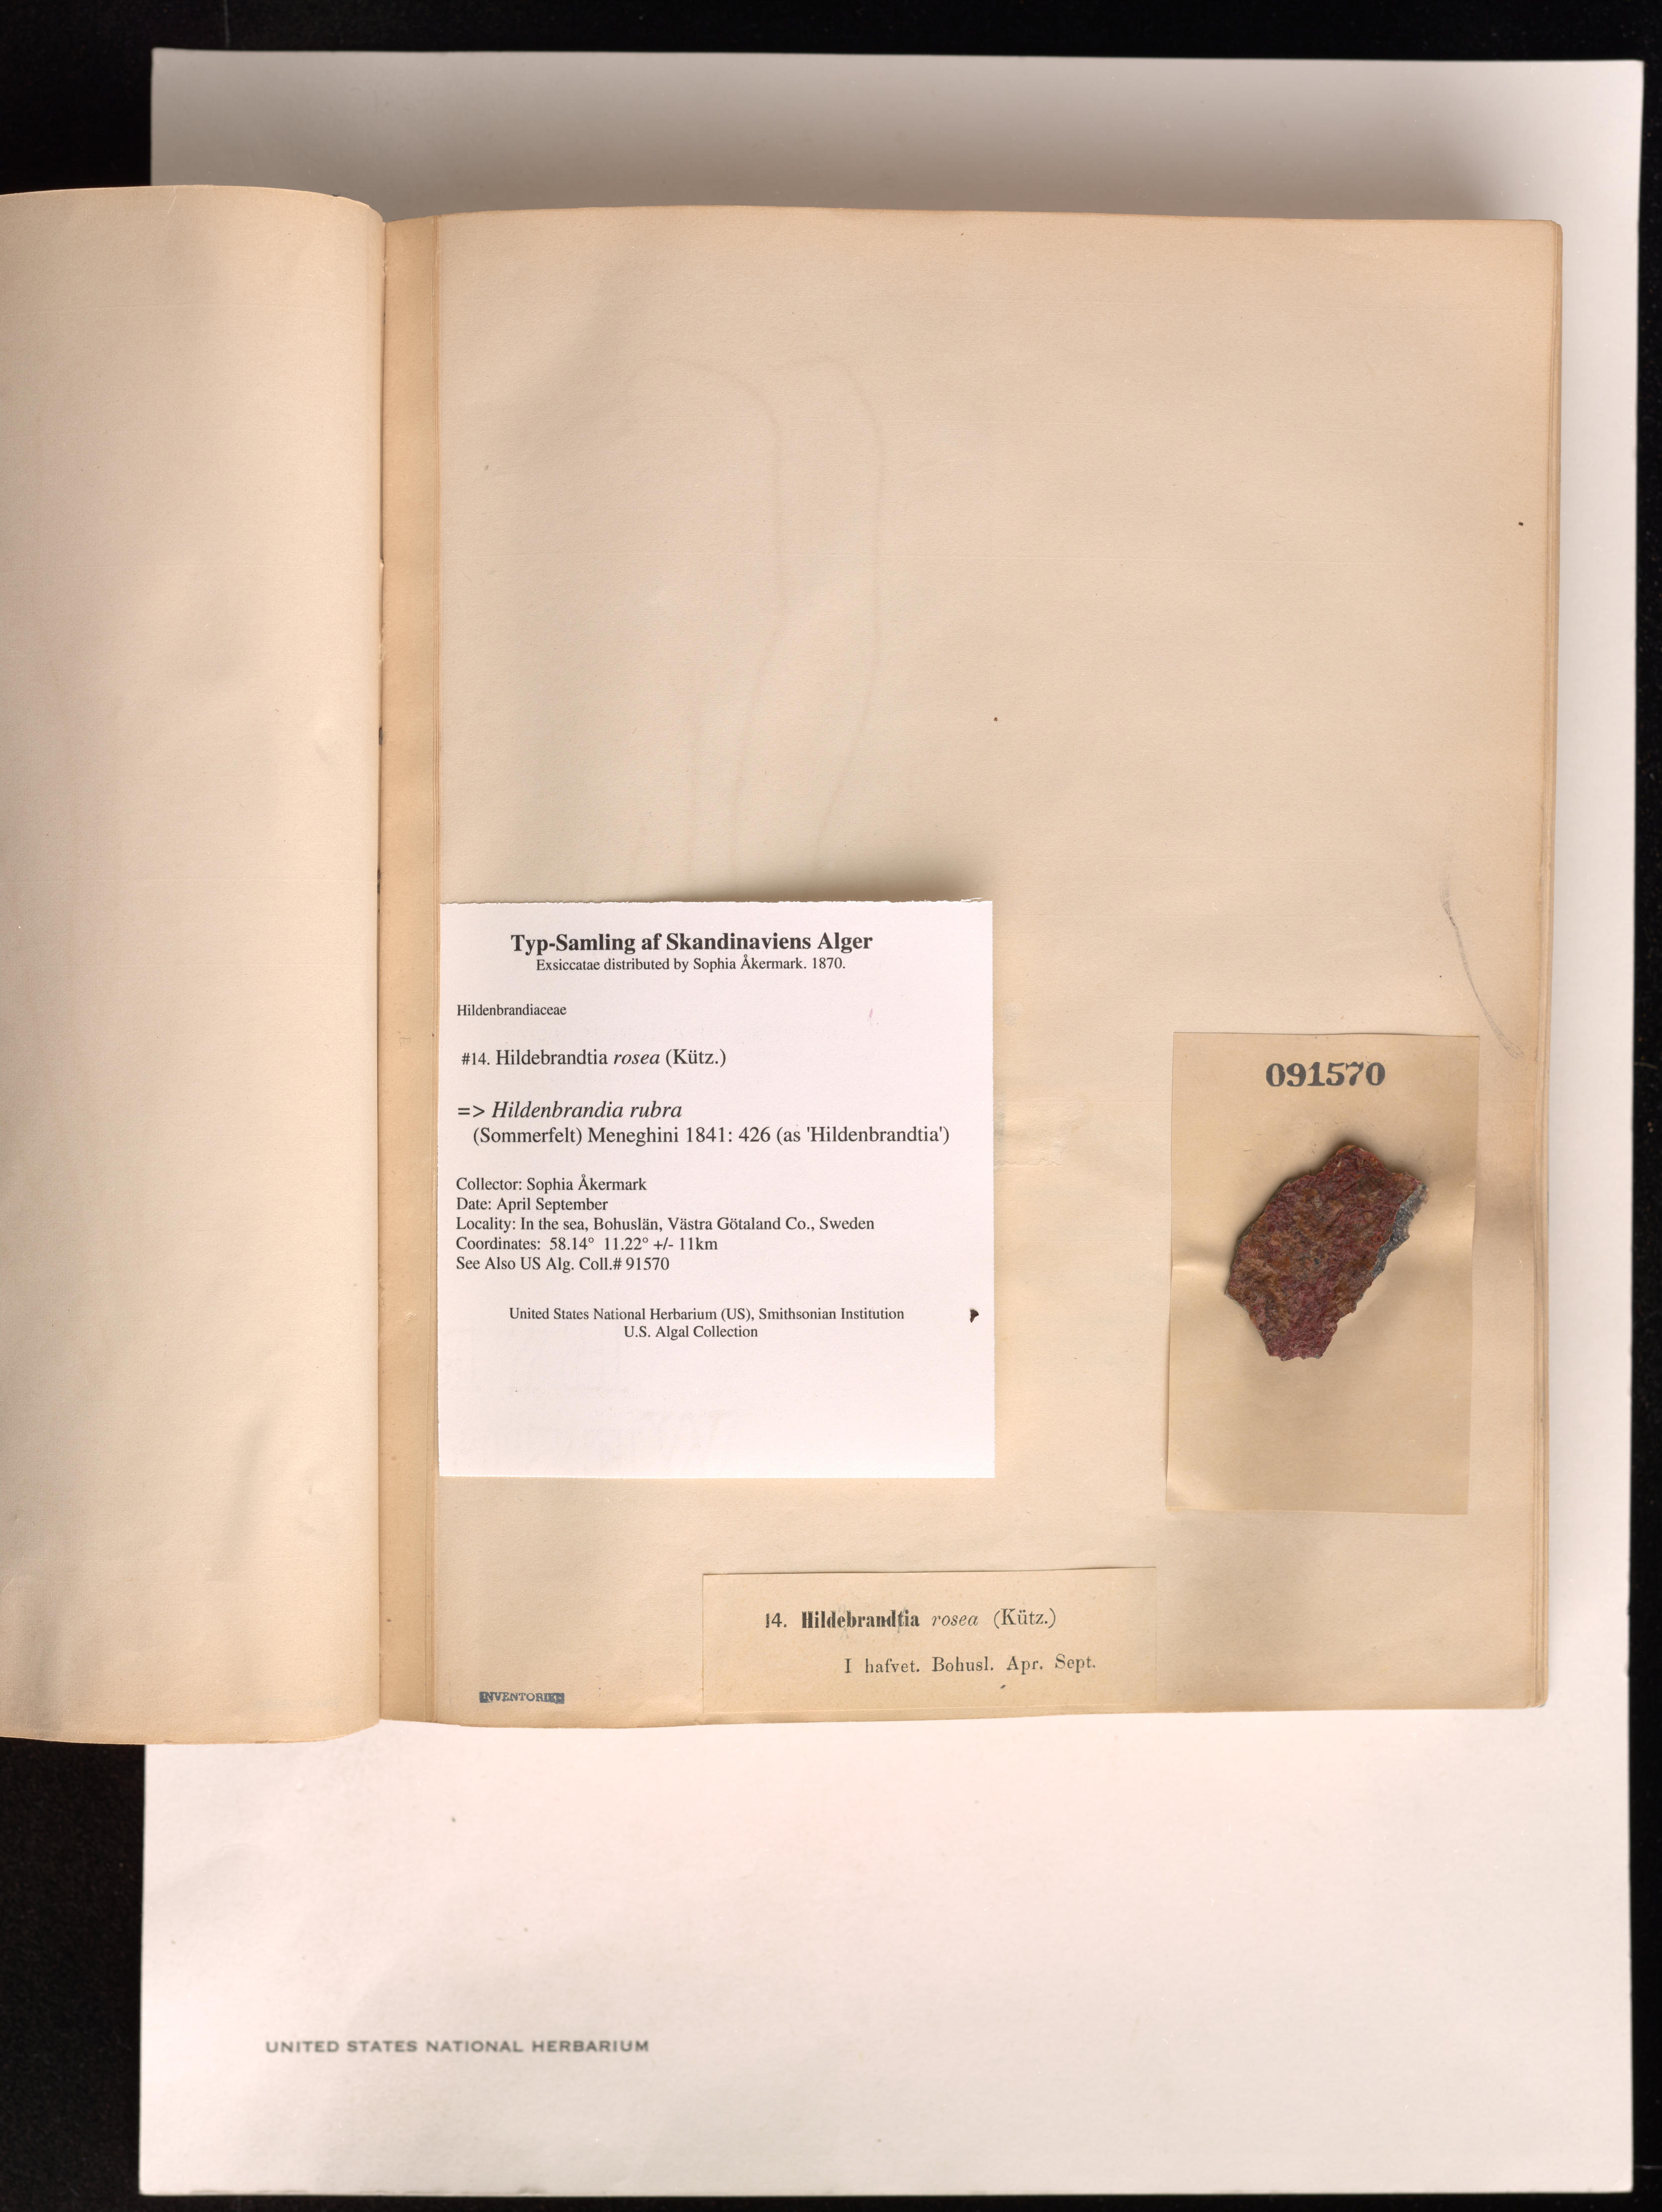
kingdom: Plantae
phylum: Rhodophyta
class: Florideophyceae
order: Hildenbrandiales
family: Hildenbrandiaceae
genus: Hildenbrandia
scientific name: Hildenbrandia rubra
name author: (Sommerf.) Menegh.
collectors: S. Akermark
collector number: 14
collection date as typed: Apr ---- AND -- Sep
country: Sweden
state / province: Västra Götaland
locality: Bohuslan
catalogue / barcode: US 91570